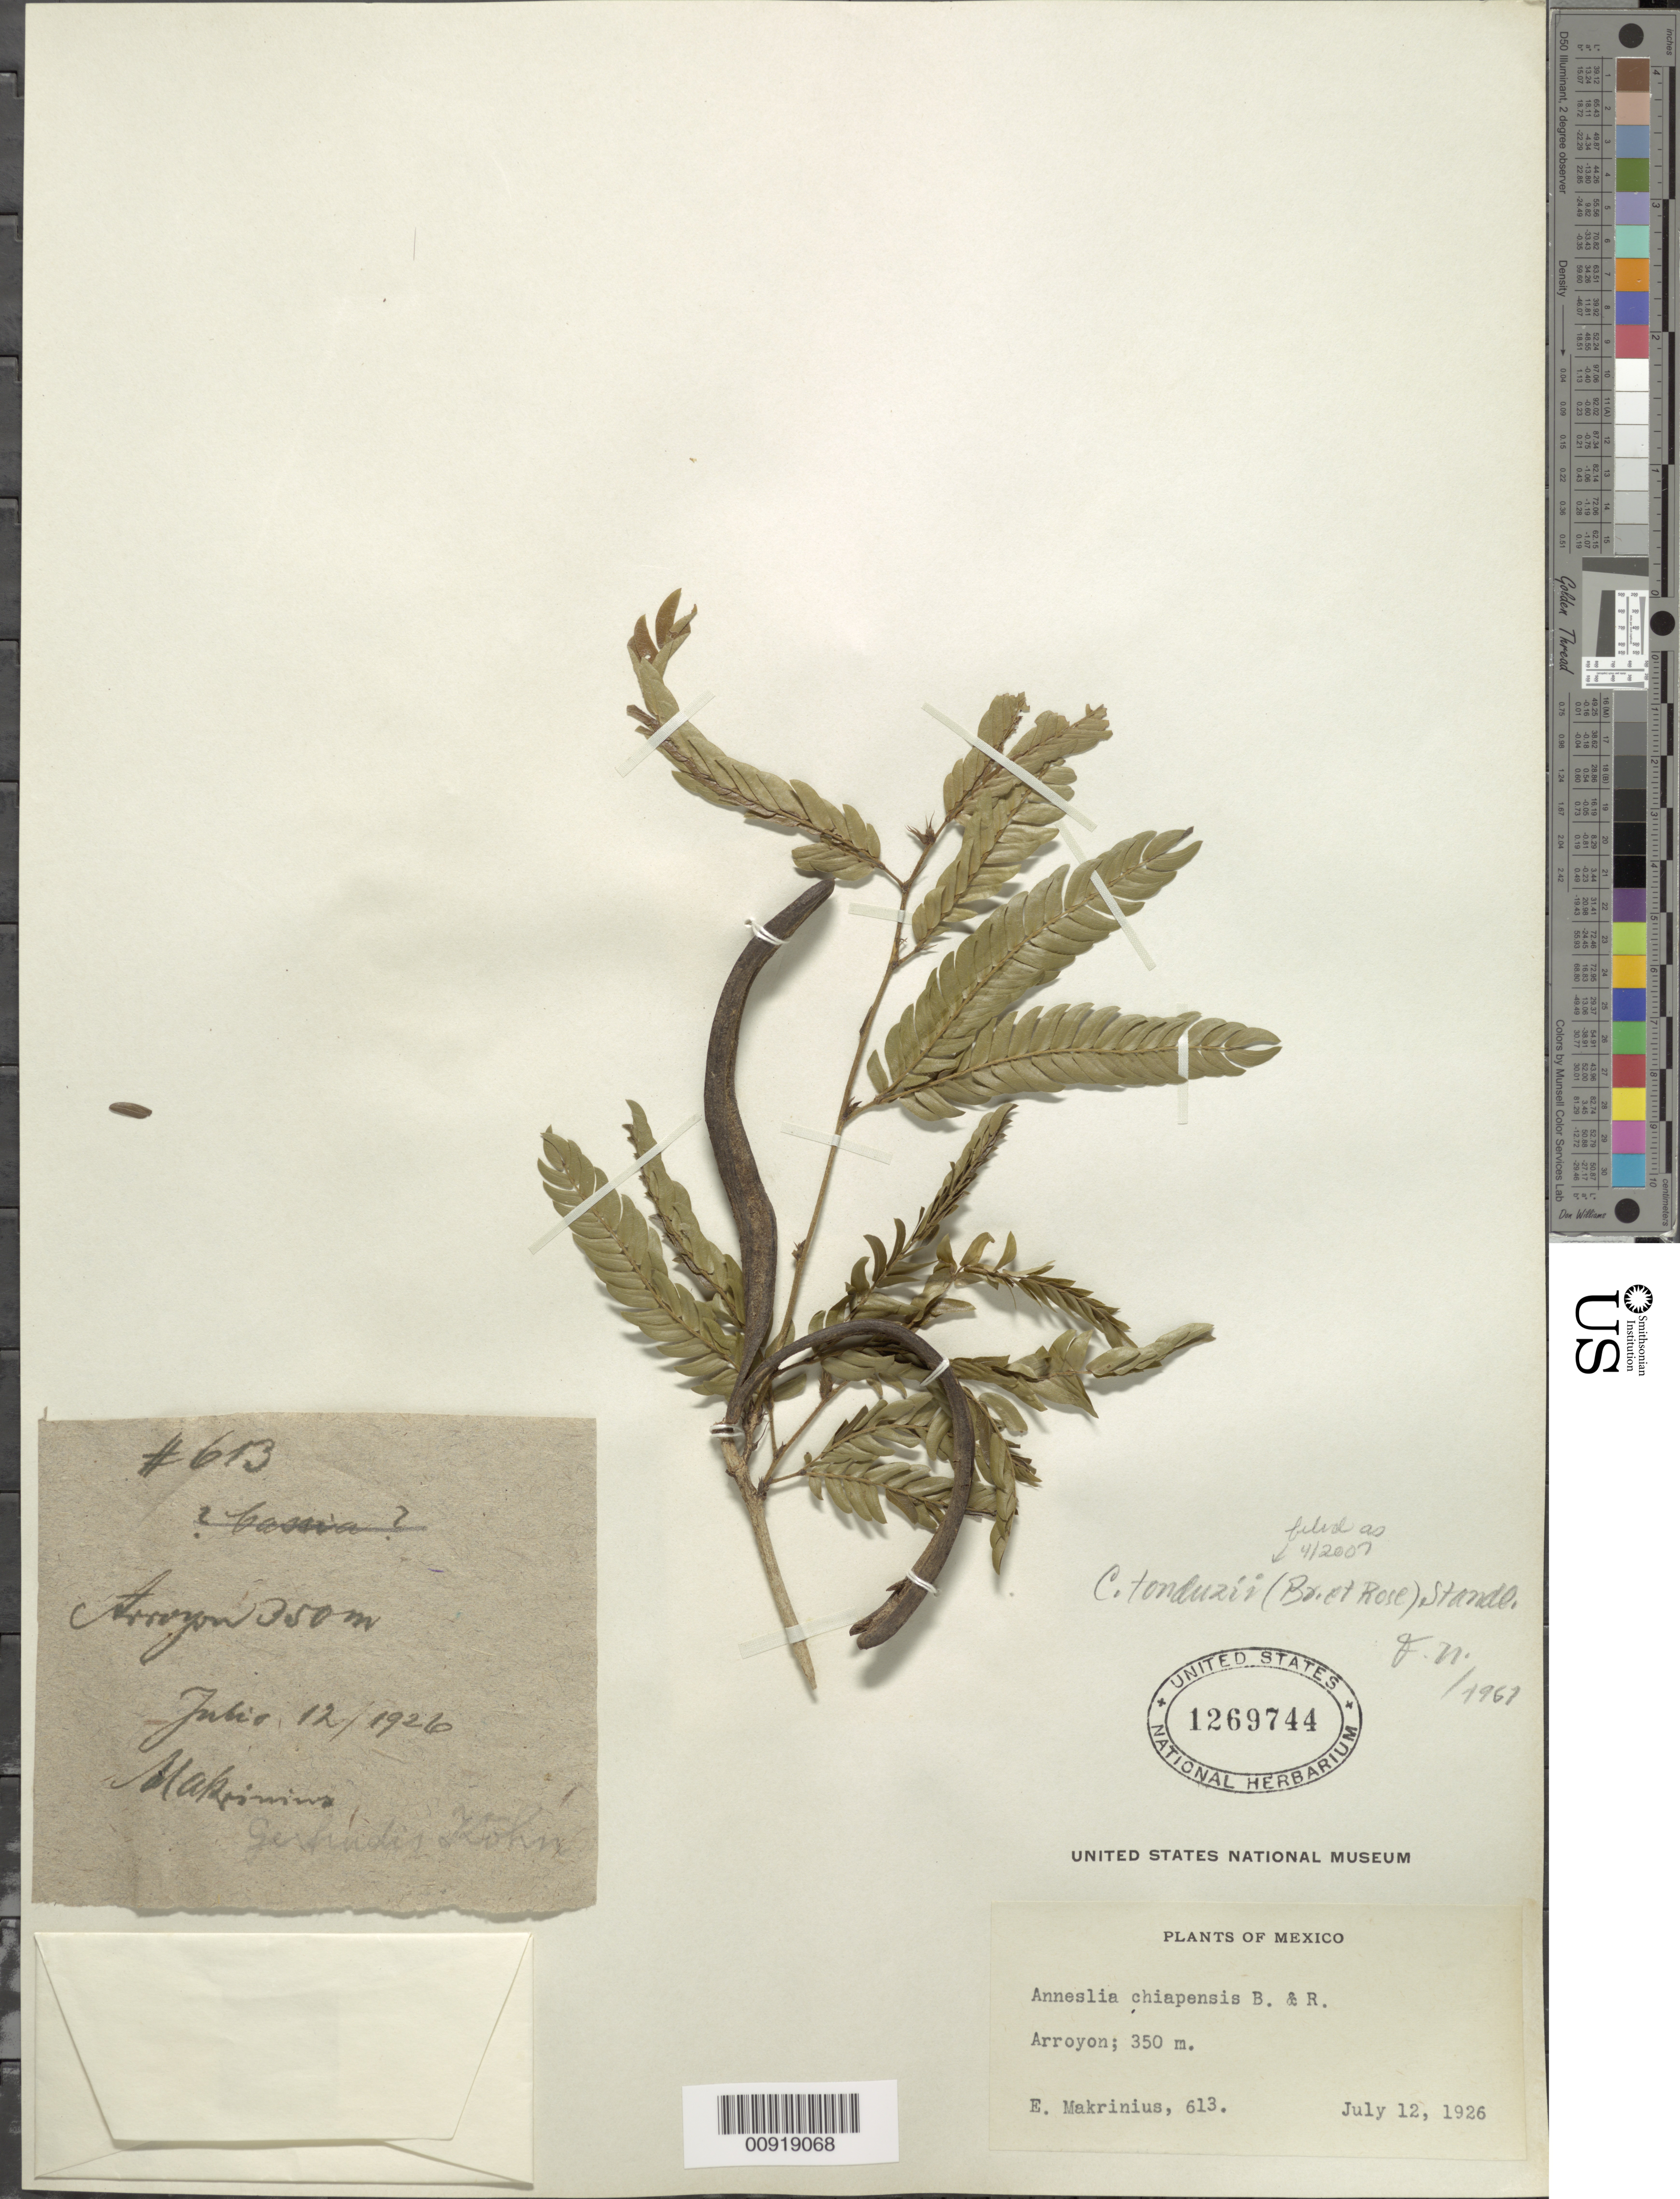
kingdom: Plantae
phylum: Tracheophyta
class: Magnoliopsida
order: Fabales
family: Fabaceae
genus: Calliandra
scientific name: Calliandra tonduzii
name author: (Britton) Standl.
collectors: E. Makrinius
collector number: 613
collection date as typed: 12 Jul 1926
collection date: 1926-07-12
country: Mexico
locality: Arroyon.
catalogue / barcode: US 1269744